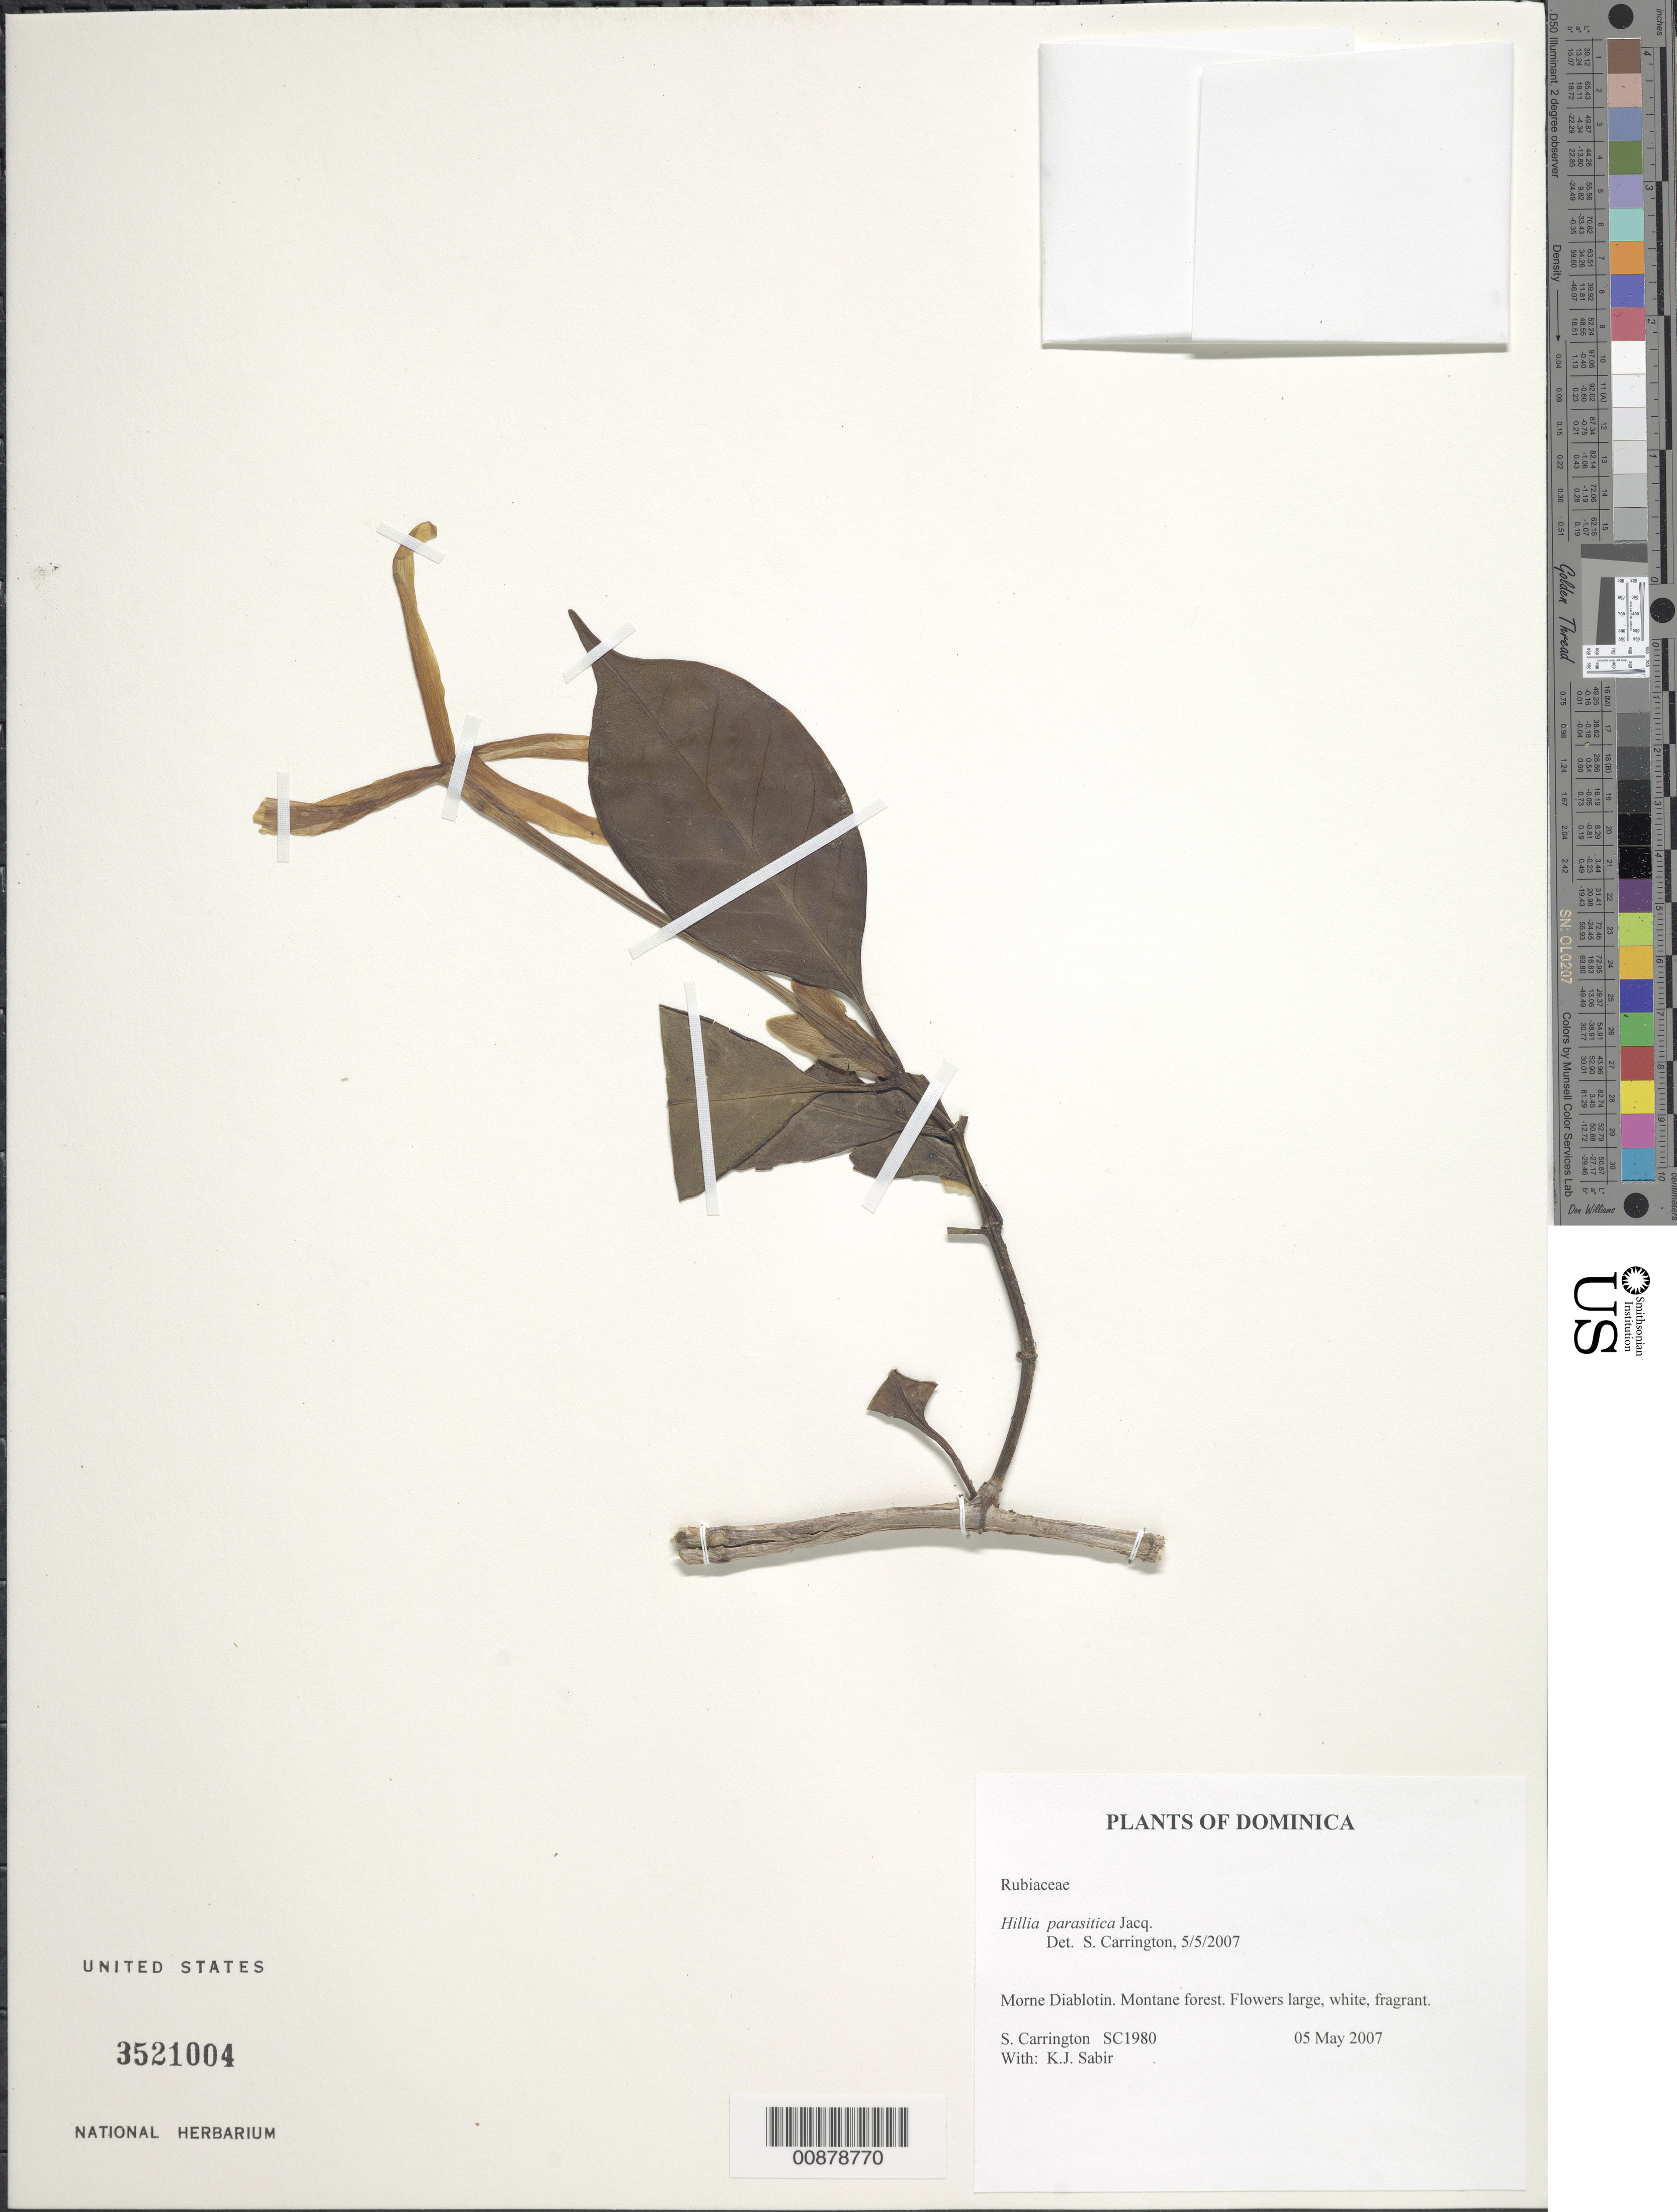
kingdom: Plantae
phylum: Tracheophyta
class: Magnoliopsida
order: Gentianales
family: Rubiaceae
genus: Hillia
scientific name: Hillia parasitica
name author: Jacq.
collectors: C. M. S. Carrington & K. Sabir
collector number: SC 1980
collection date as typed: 05 May 2007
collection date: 2007-05-05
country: Dominica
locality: Morne Diablotin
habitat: Montane forest.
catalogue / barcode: US 3521004